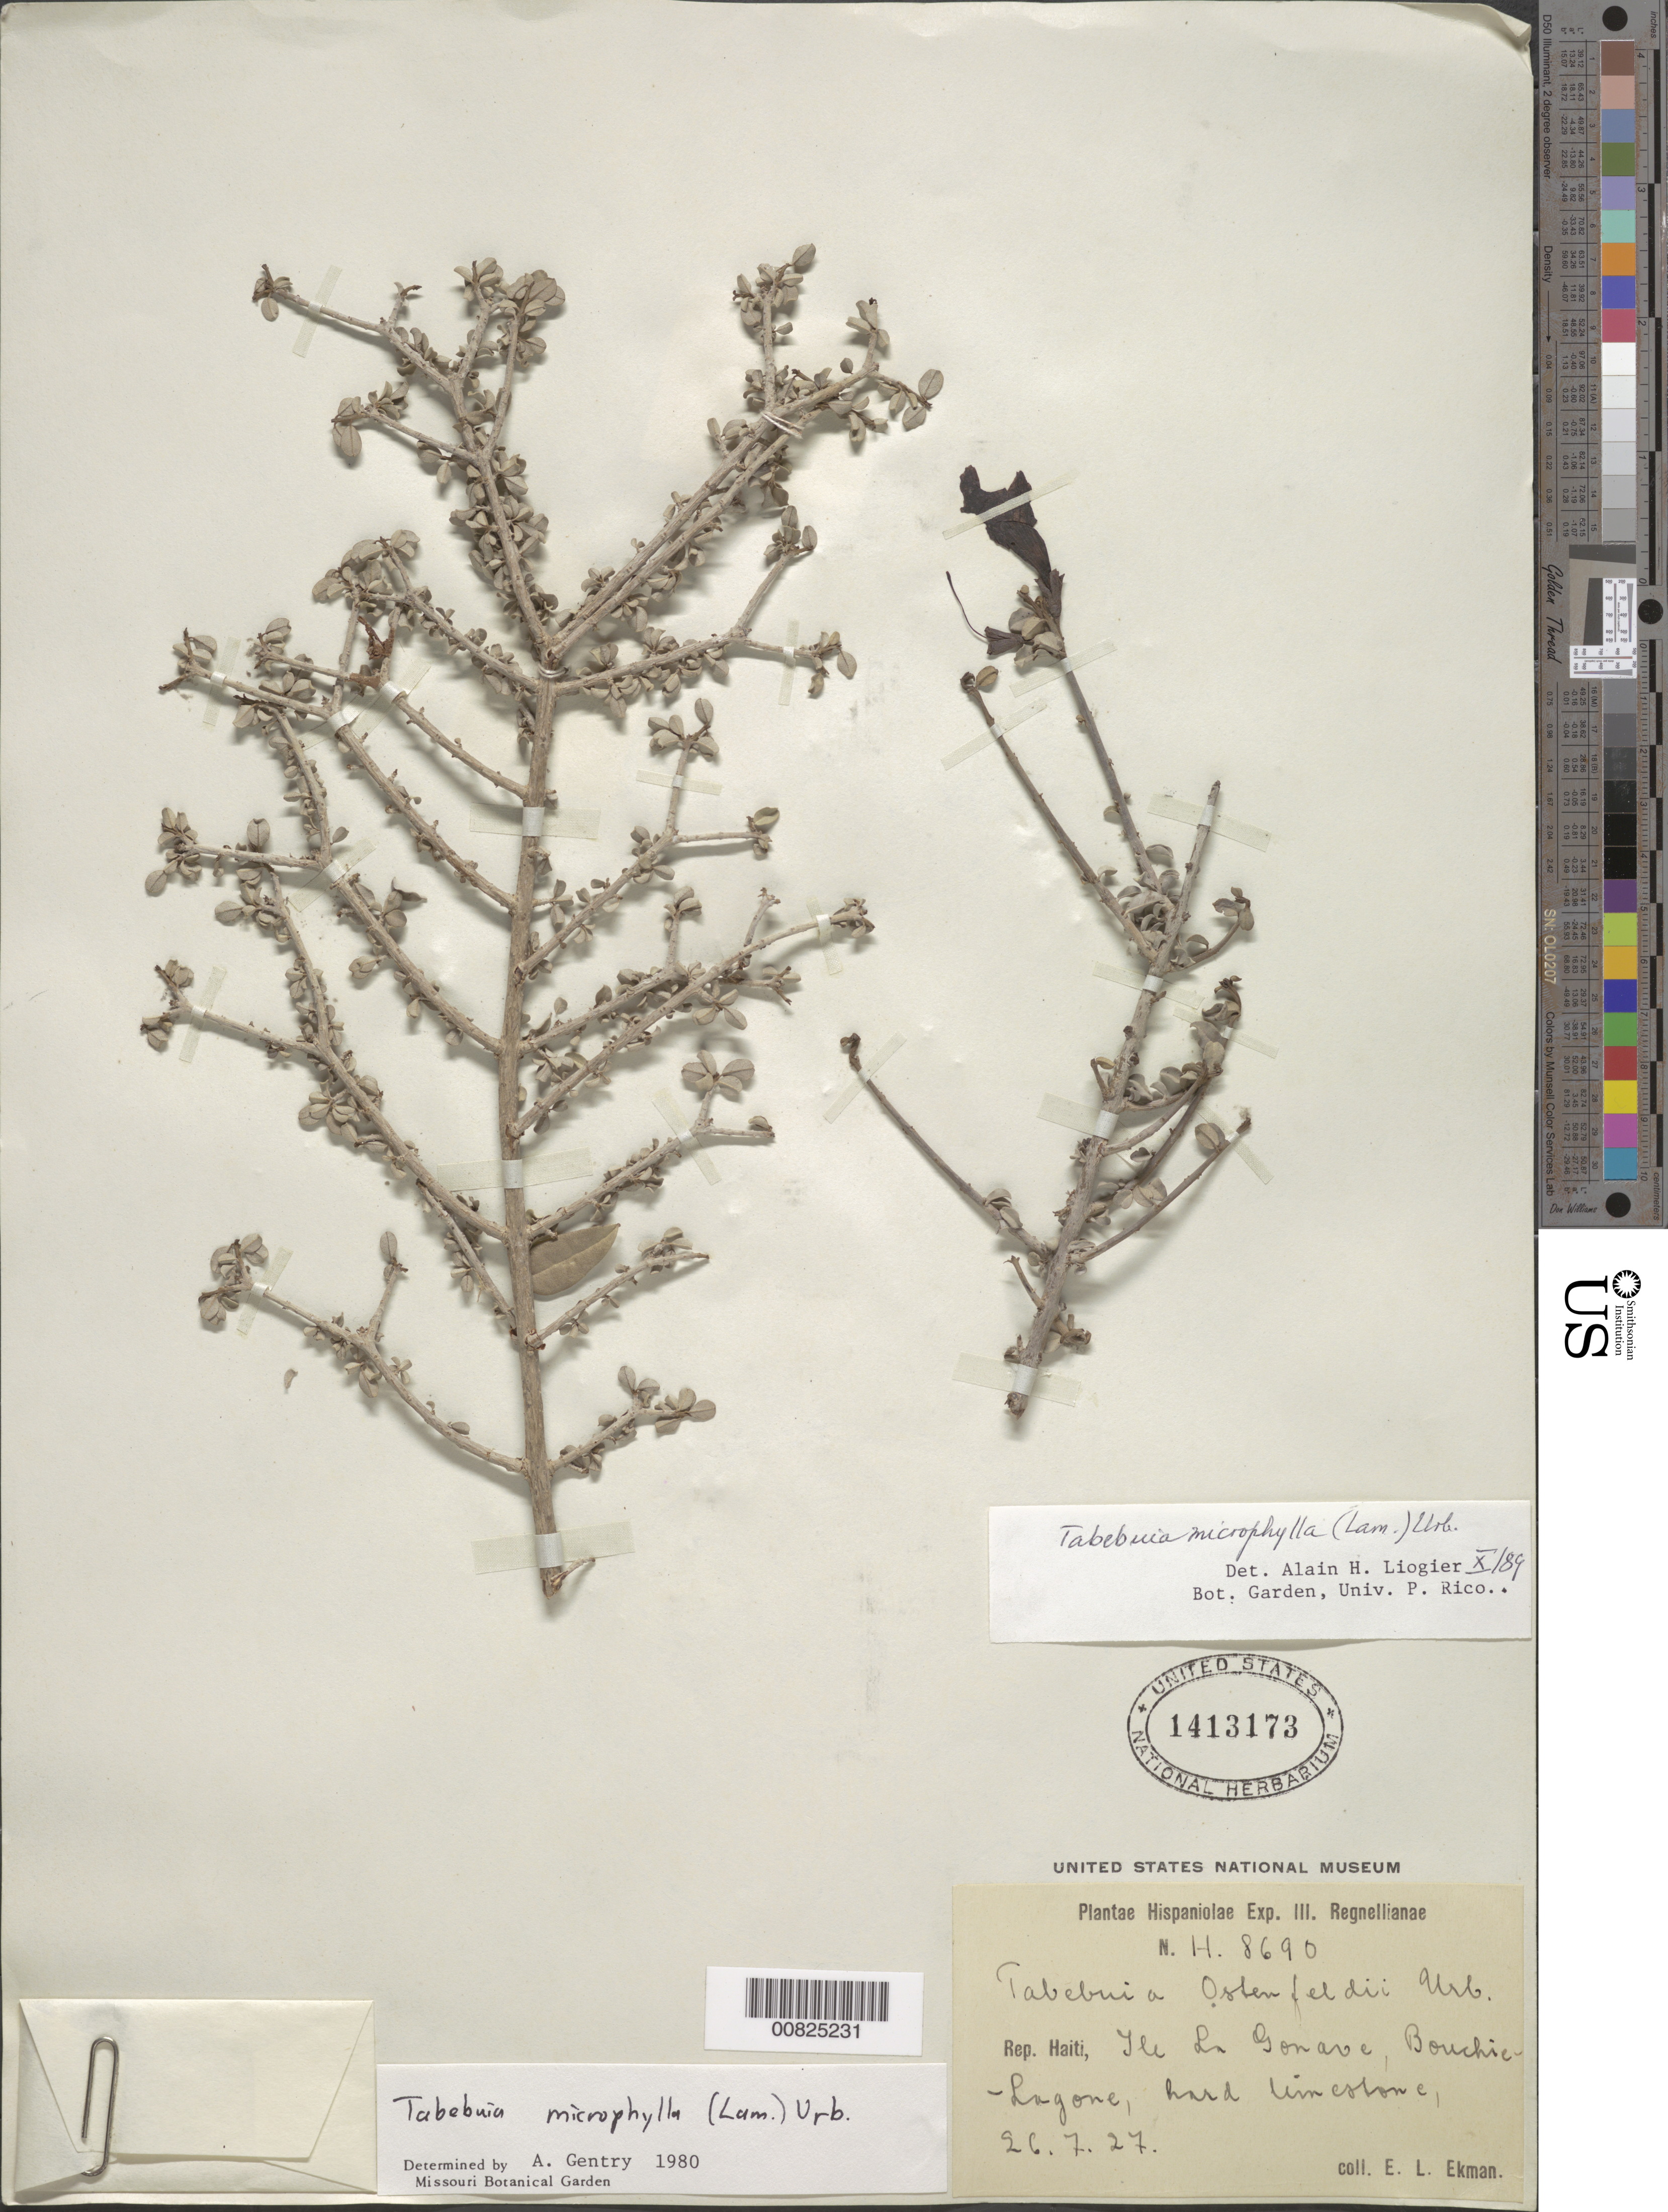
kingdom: Plantae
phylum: Tracheophyta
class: Magnoliopsida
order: Lamiales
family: Bignoniaceae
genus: Tabebuia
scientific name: Tabebuia microphylla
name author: (Lam.) Urb.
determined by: Liogier, Alain H.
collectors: E. L. Ekman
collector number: H 8690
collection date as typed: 26 Jul 1927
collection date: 1927-07-26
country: Haiti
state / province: Ouest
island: Île de la Gonâve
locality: Bouchie-Lagone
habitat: Hard limestone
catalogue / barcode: US 1413173